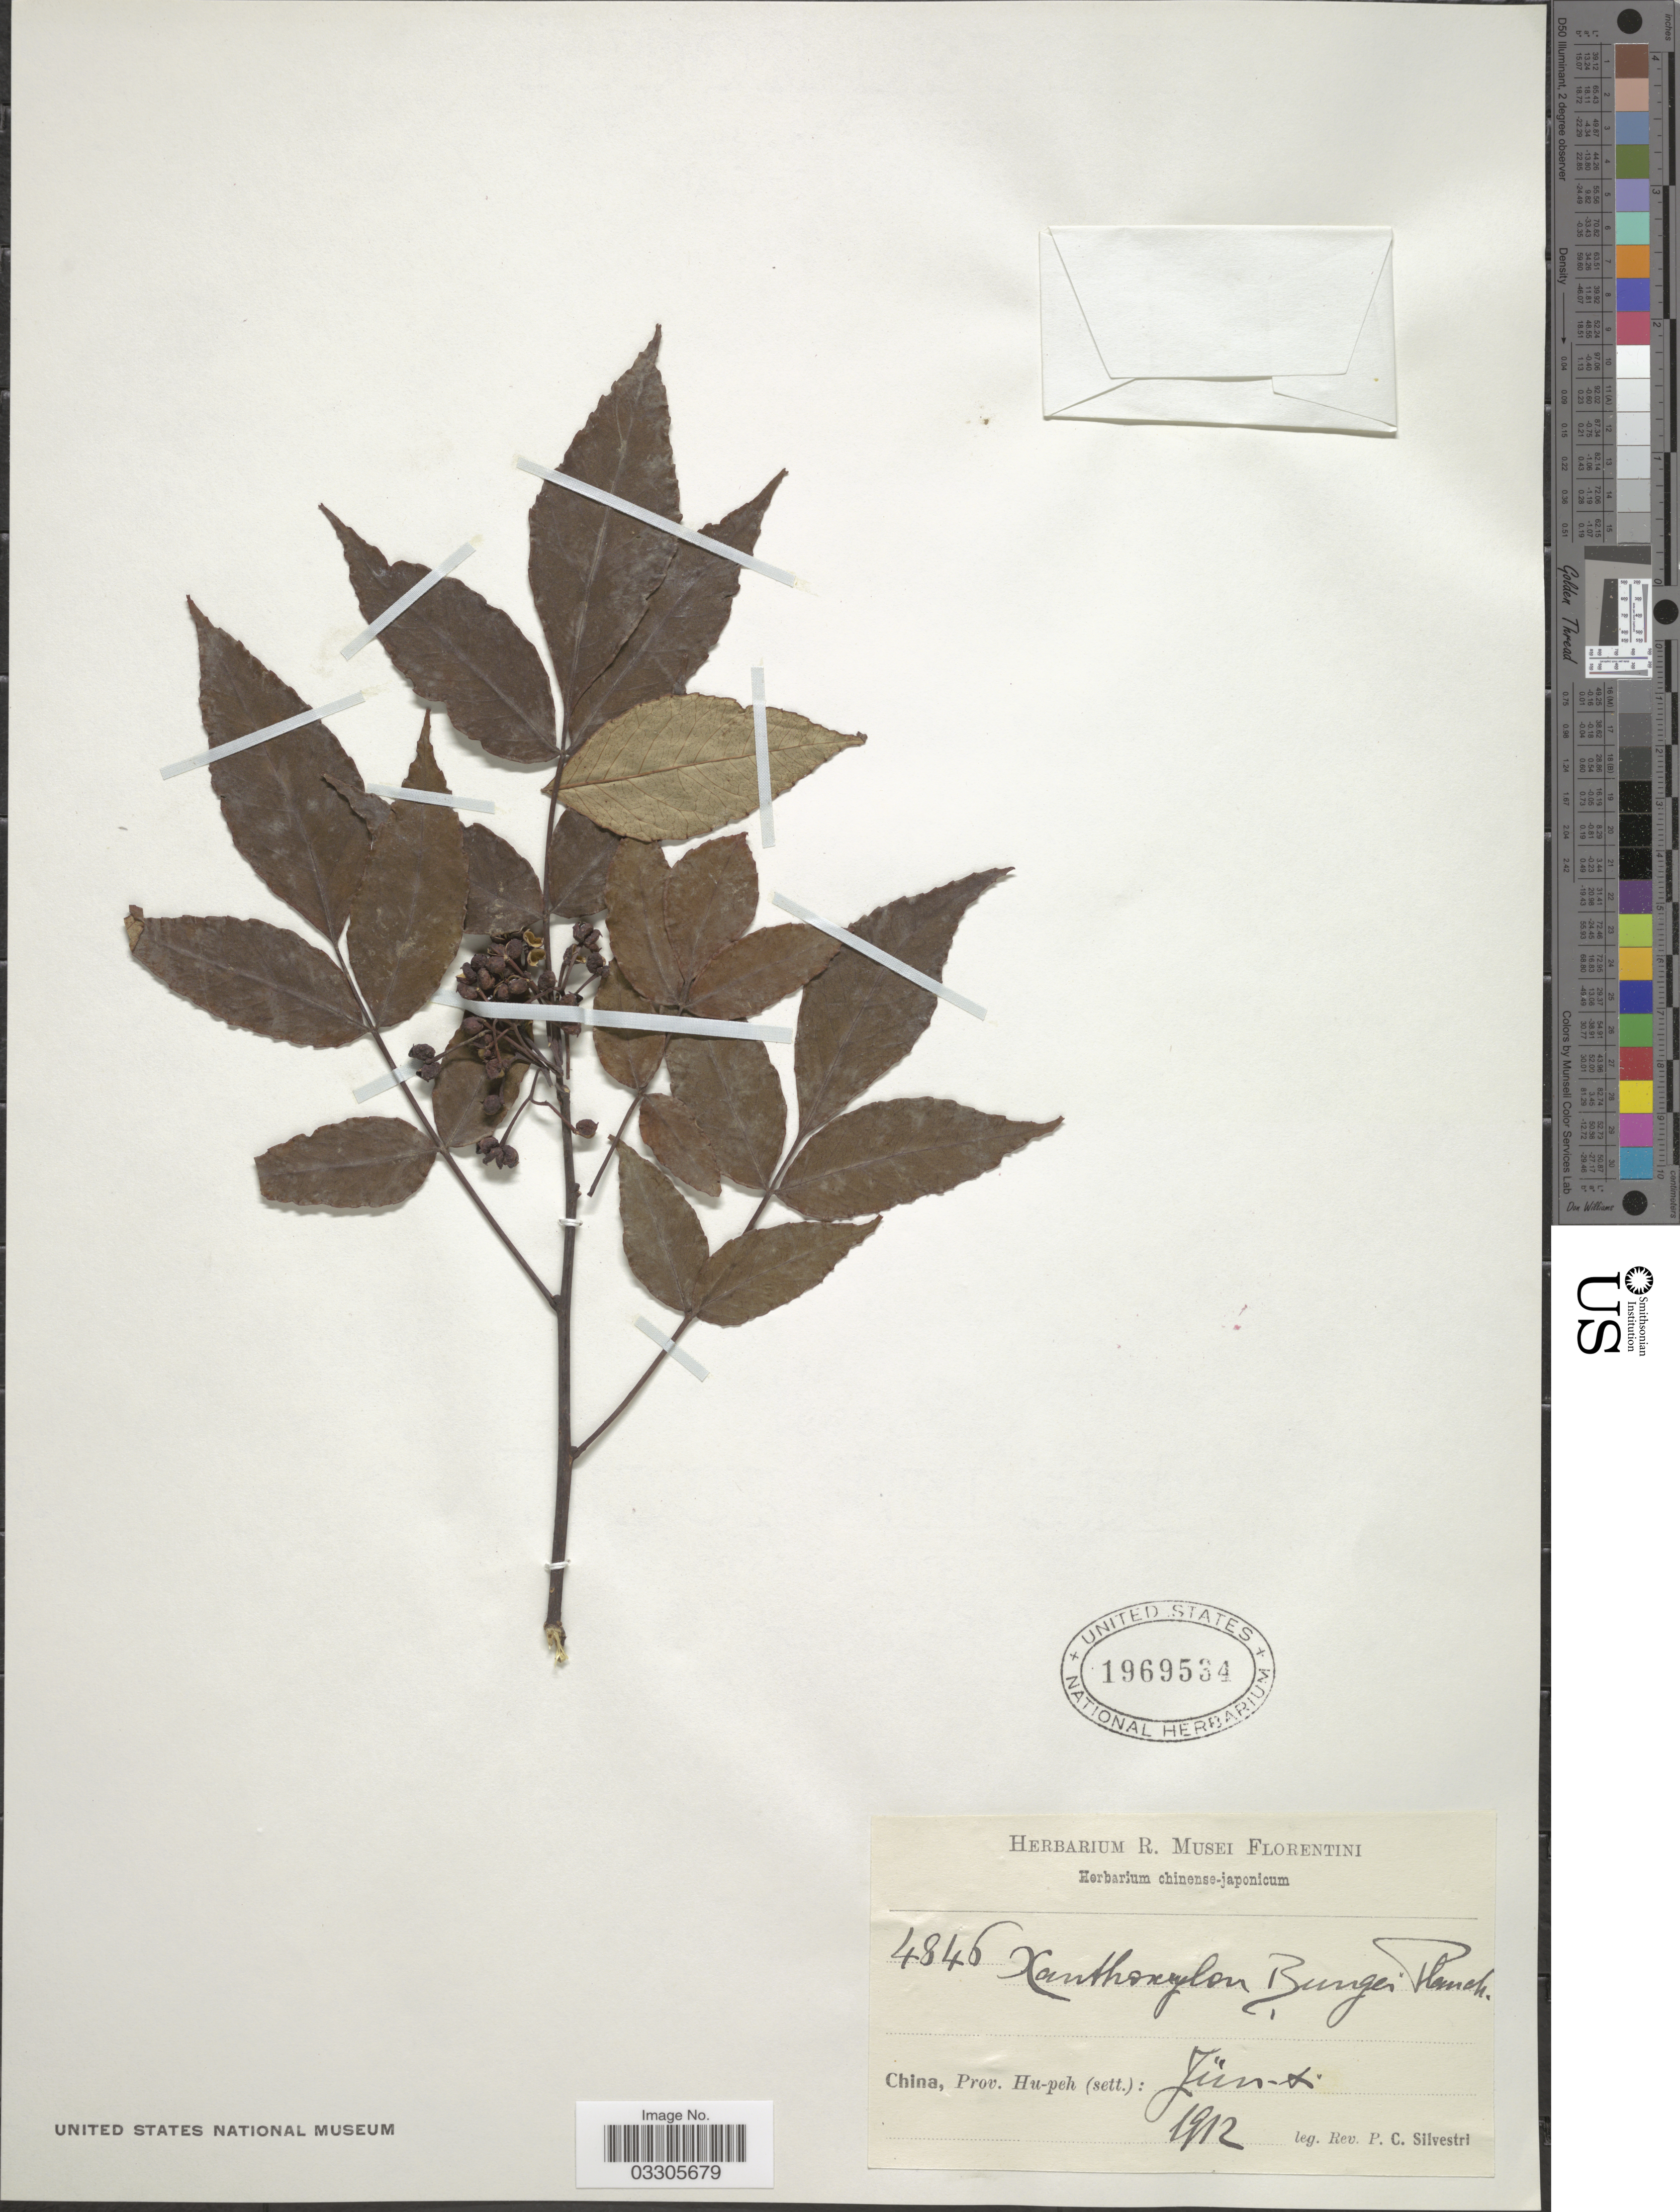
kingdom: Plantae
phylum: Tracheophyta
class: Magnoliopsida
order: Sapindales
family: Rutaceae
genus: Zanthoxylum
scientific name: Zanthoxylum bungei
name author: Planch.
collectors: P. Silvestri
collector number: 4846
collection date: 1912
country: China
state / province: Hubei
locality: Prov. Hu-peh (sett.:). Jün-A [interpreted].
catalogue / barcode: US 1969534